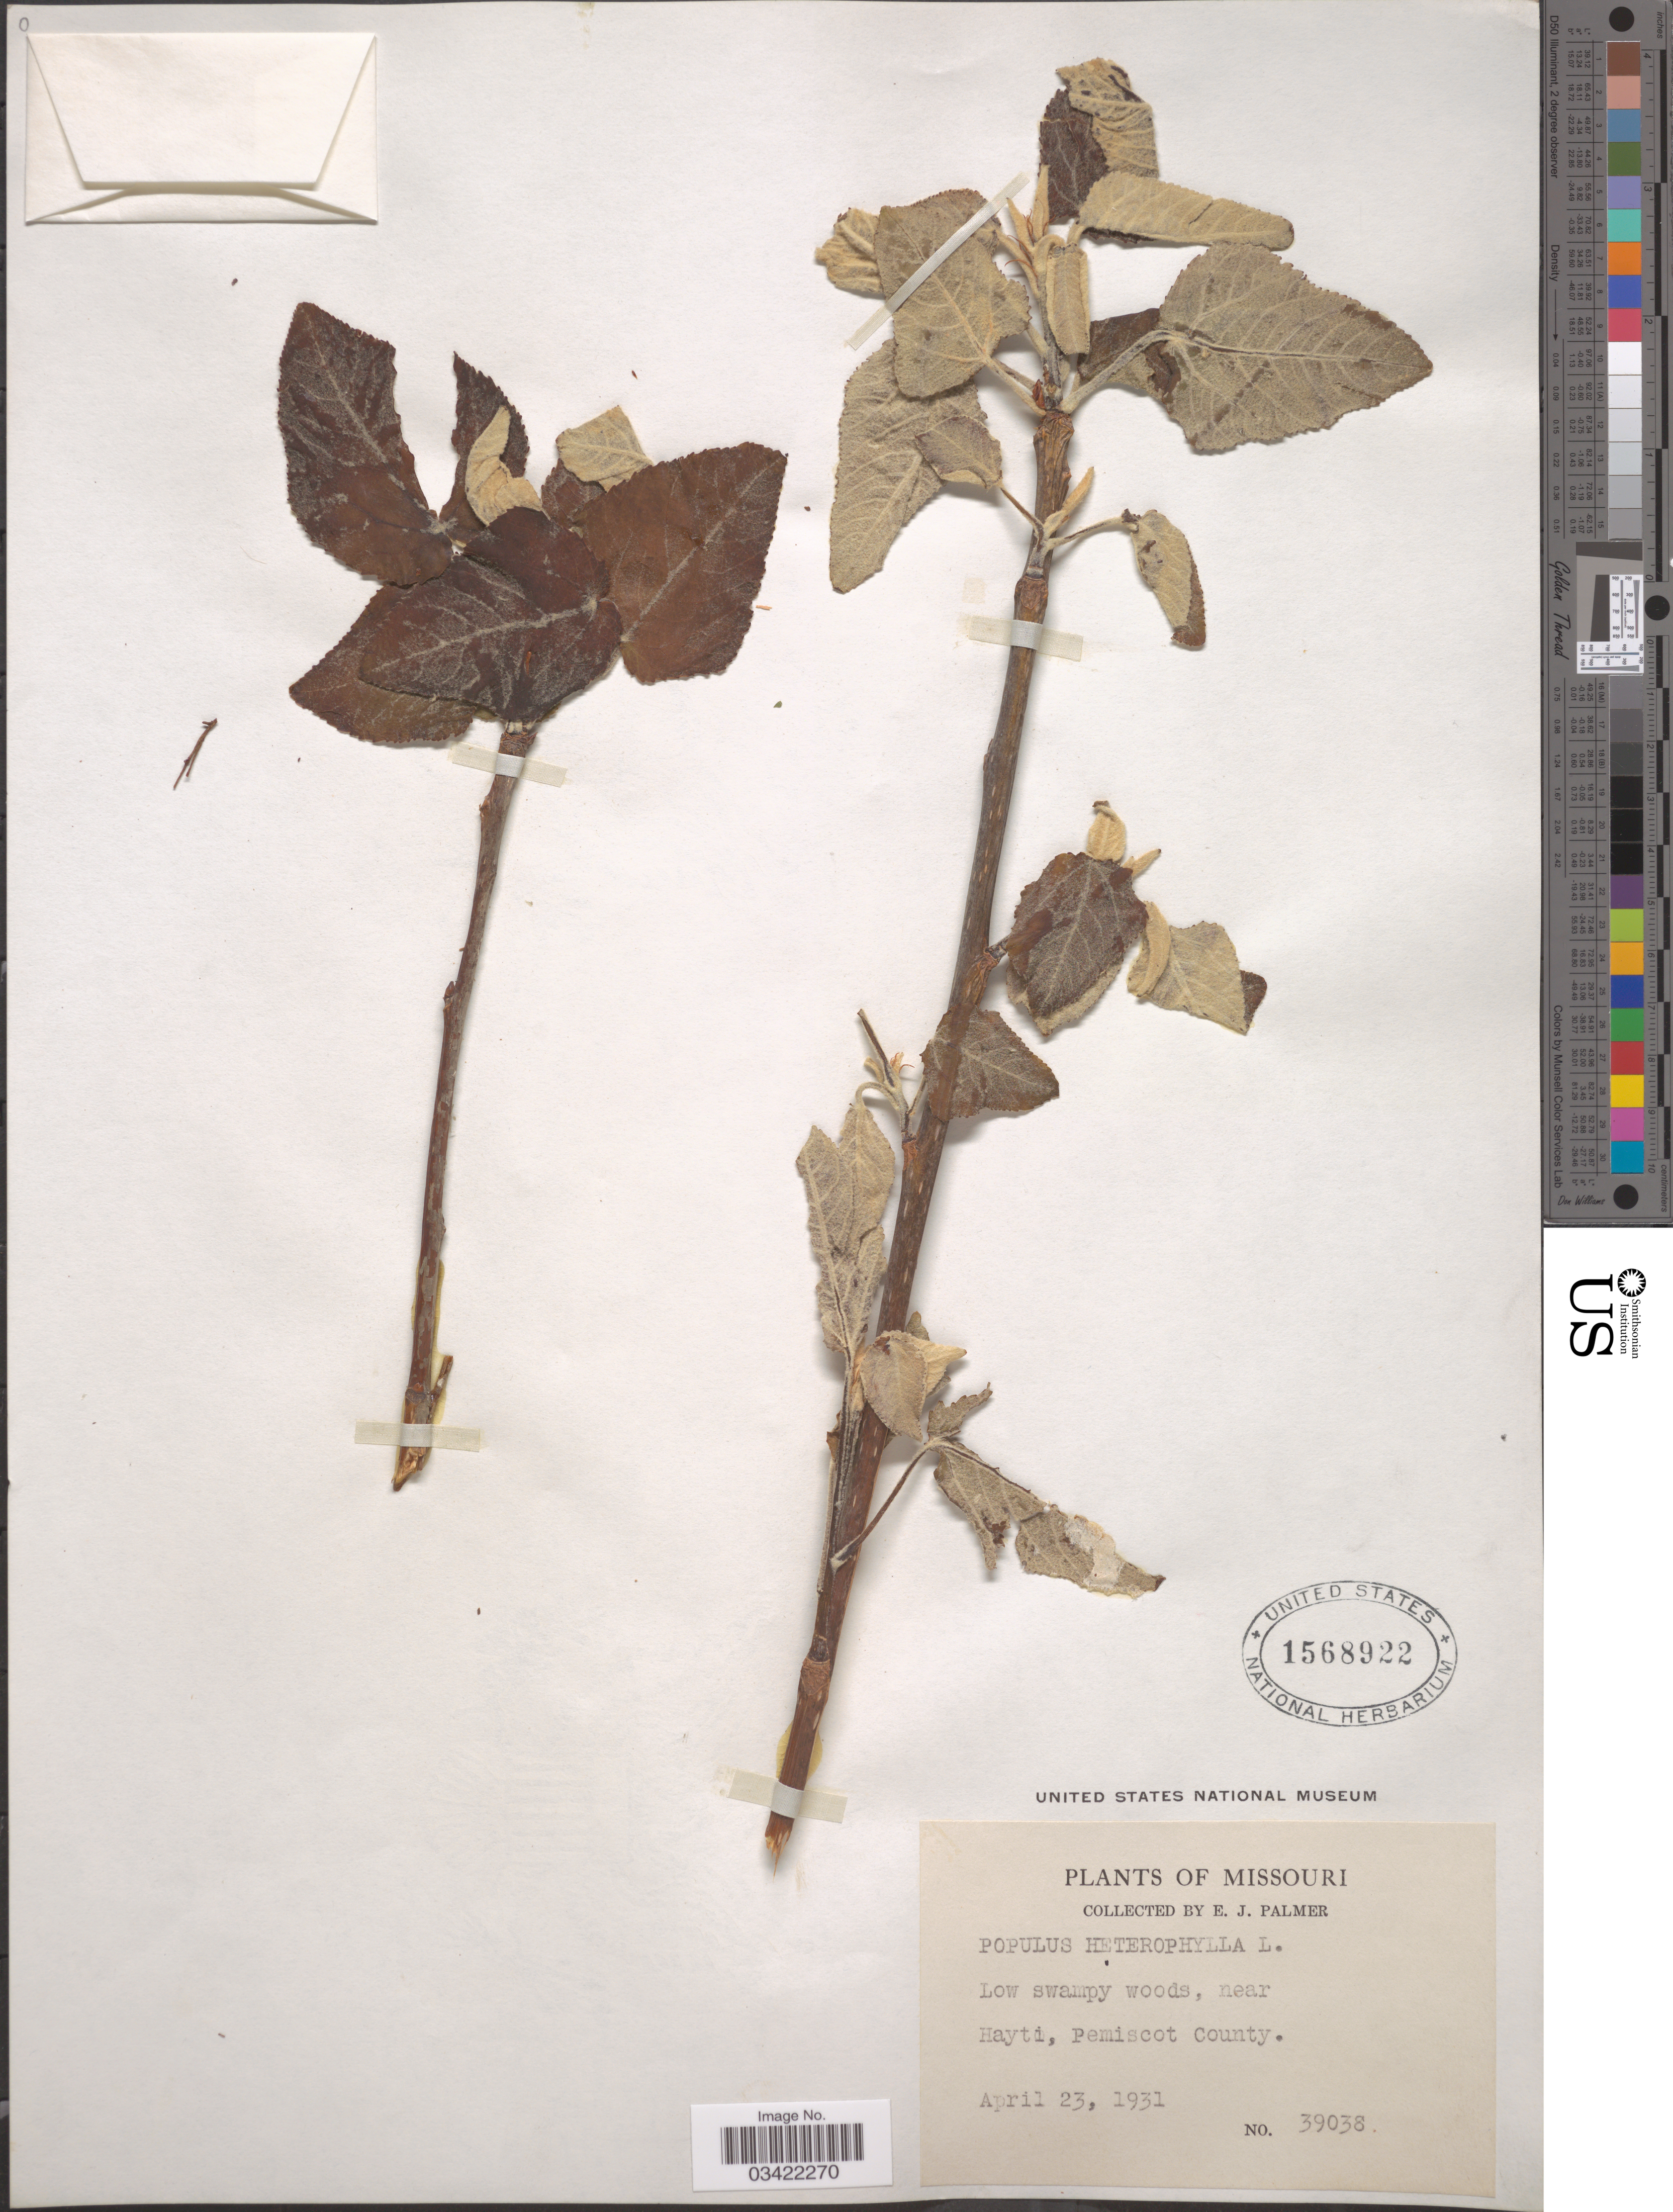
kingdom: Plantae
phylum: Tracheophyta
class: Magnoliopsida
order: Malpighiales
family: Salicaceae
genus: Populus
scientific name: Populus heterophylla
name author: L.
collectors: E. J. Palmer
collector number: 39038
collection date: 1931-04-23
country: United States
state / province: Missouri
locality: Near Hayti, Pemiscot County.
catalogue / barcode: US 1568922